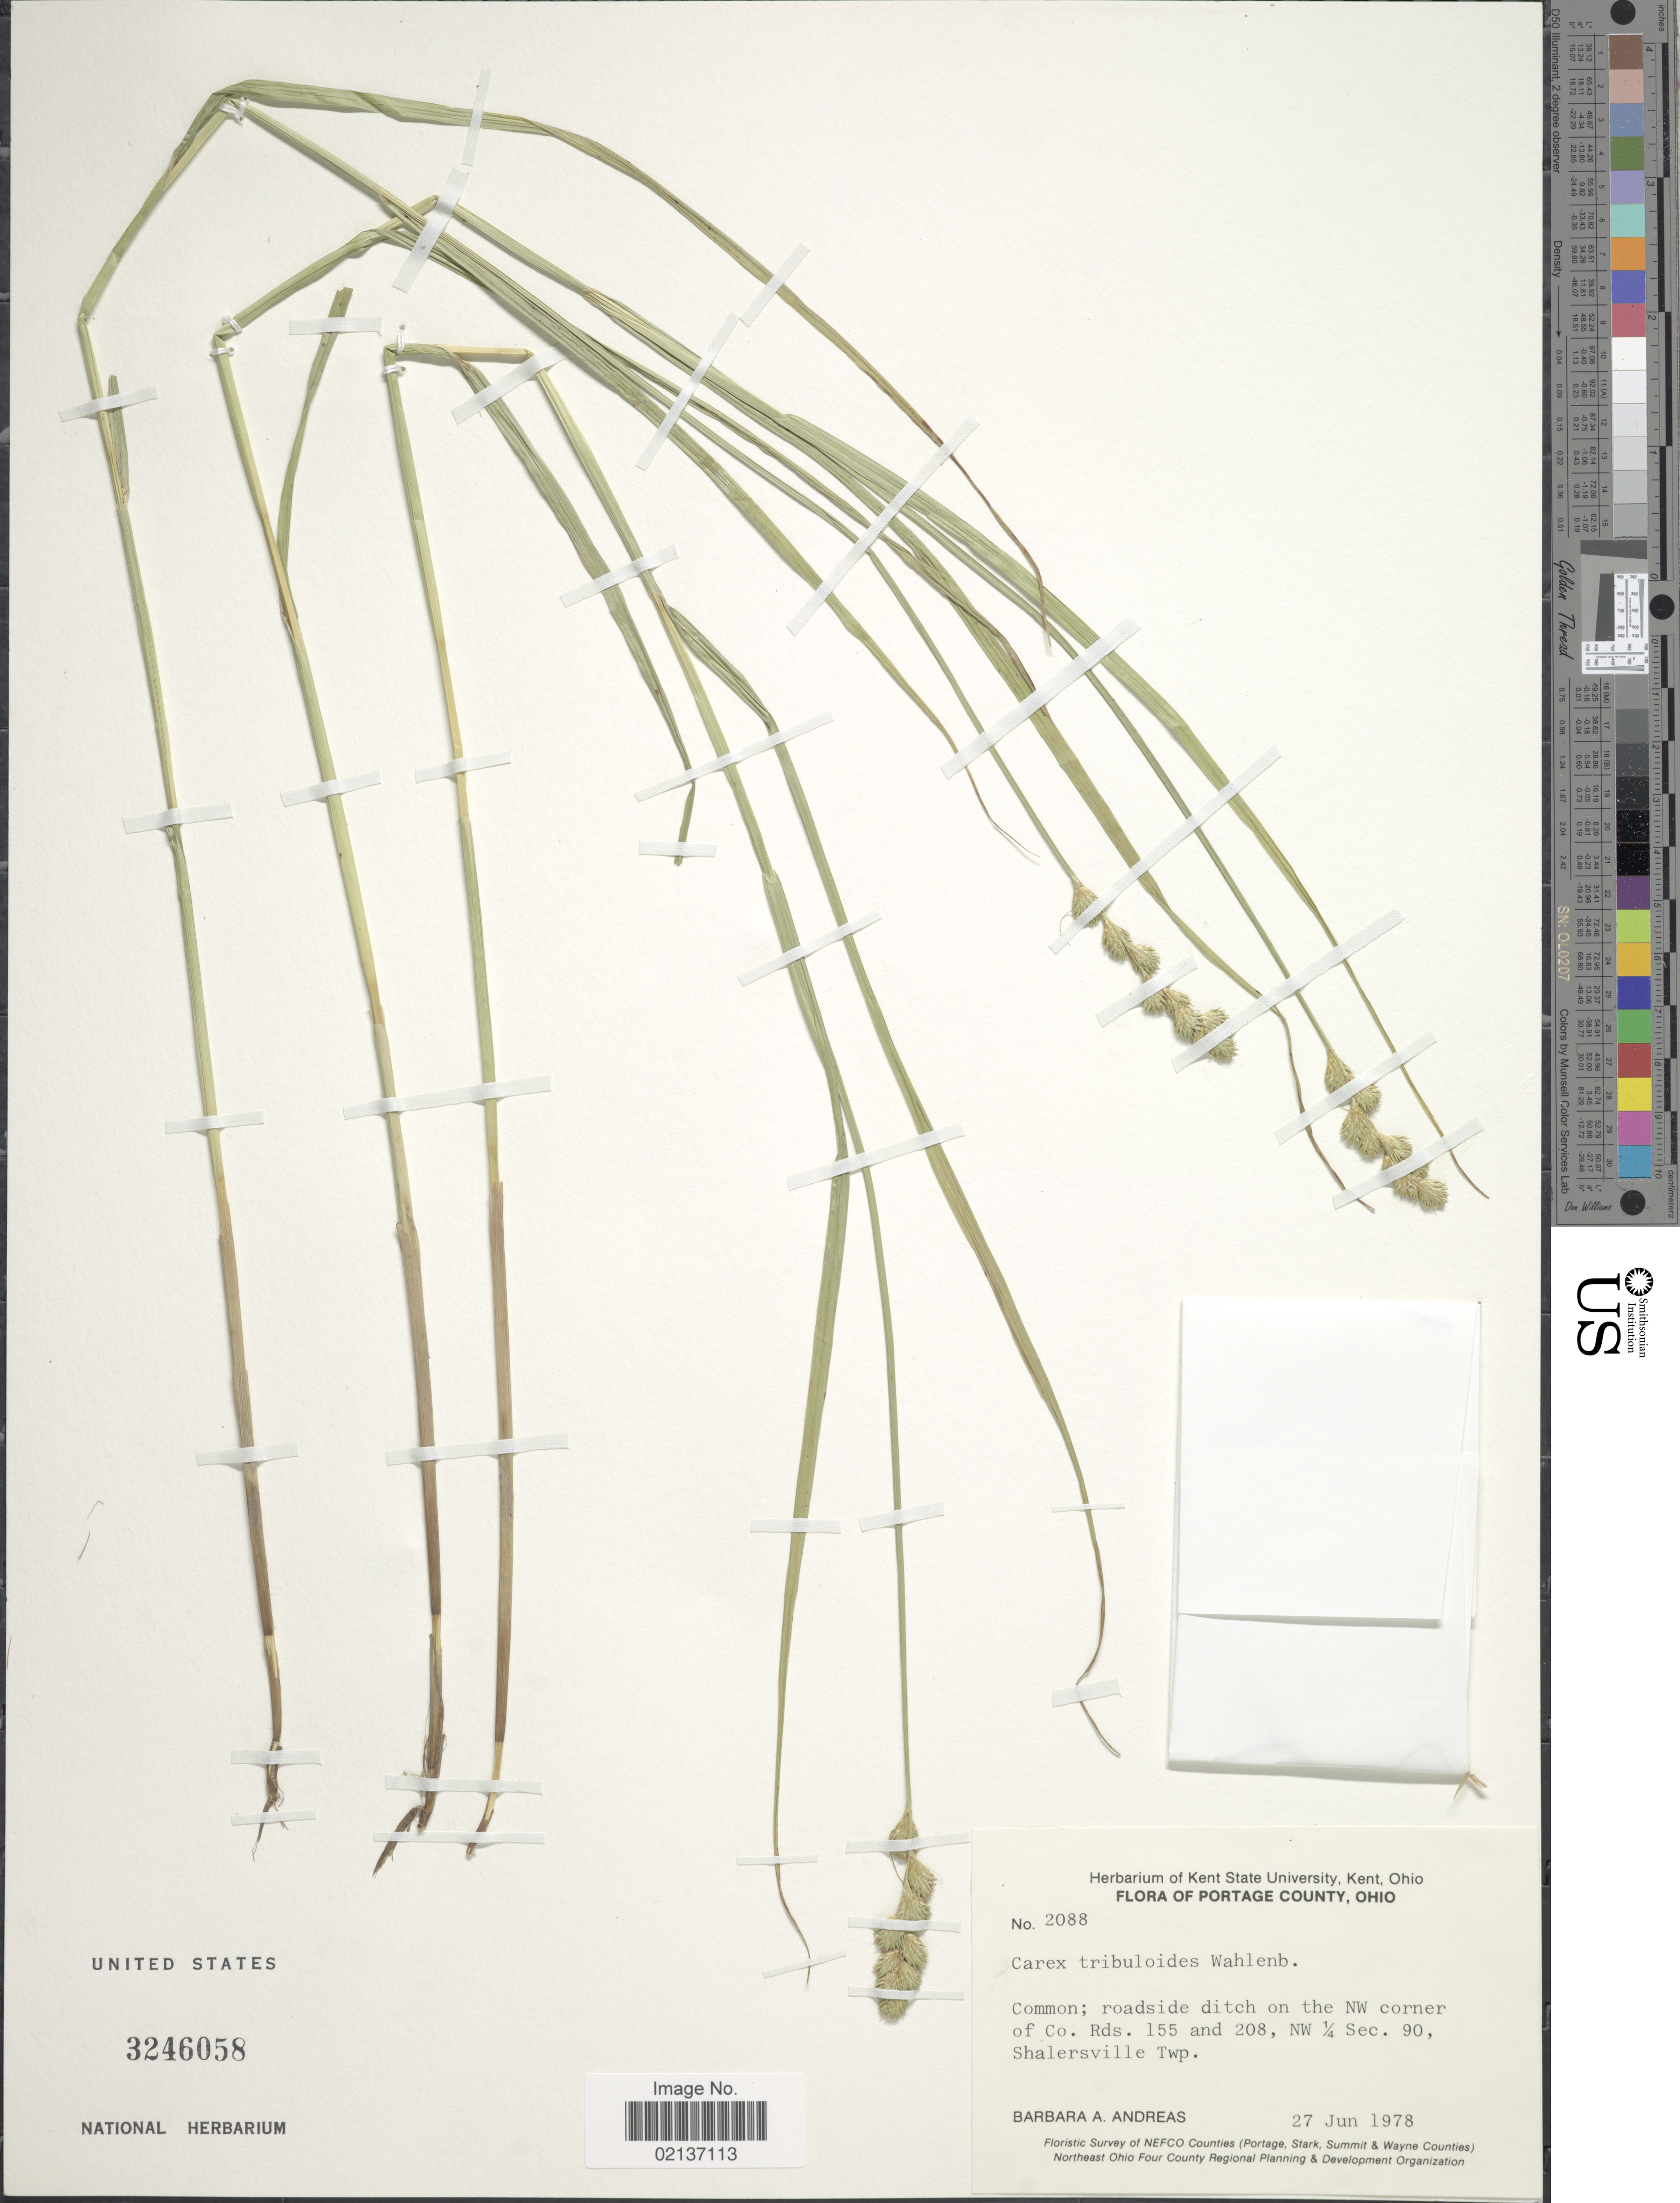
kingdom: Plantae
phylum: Tracheophyta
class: Liliopsida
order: Poales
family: Cyperaceae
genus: Carex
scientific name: Carex tribuloides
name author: Wahlenb.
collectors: B. A. Andreas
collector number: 2088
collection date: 1978-06-27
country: United States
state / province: Ohio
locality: Portgage County, roadside ditch on the NW corner of Co., Rds. 155 and 208, NW 1/4 Sec. 90, Shalersville Twp.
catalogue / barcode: US 3246058